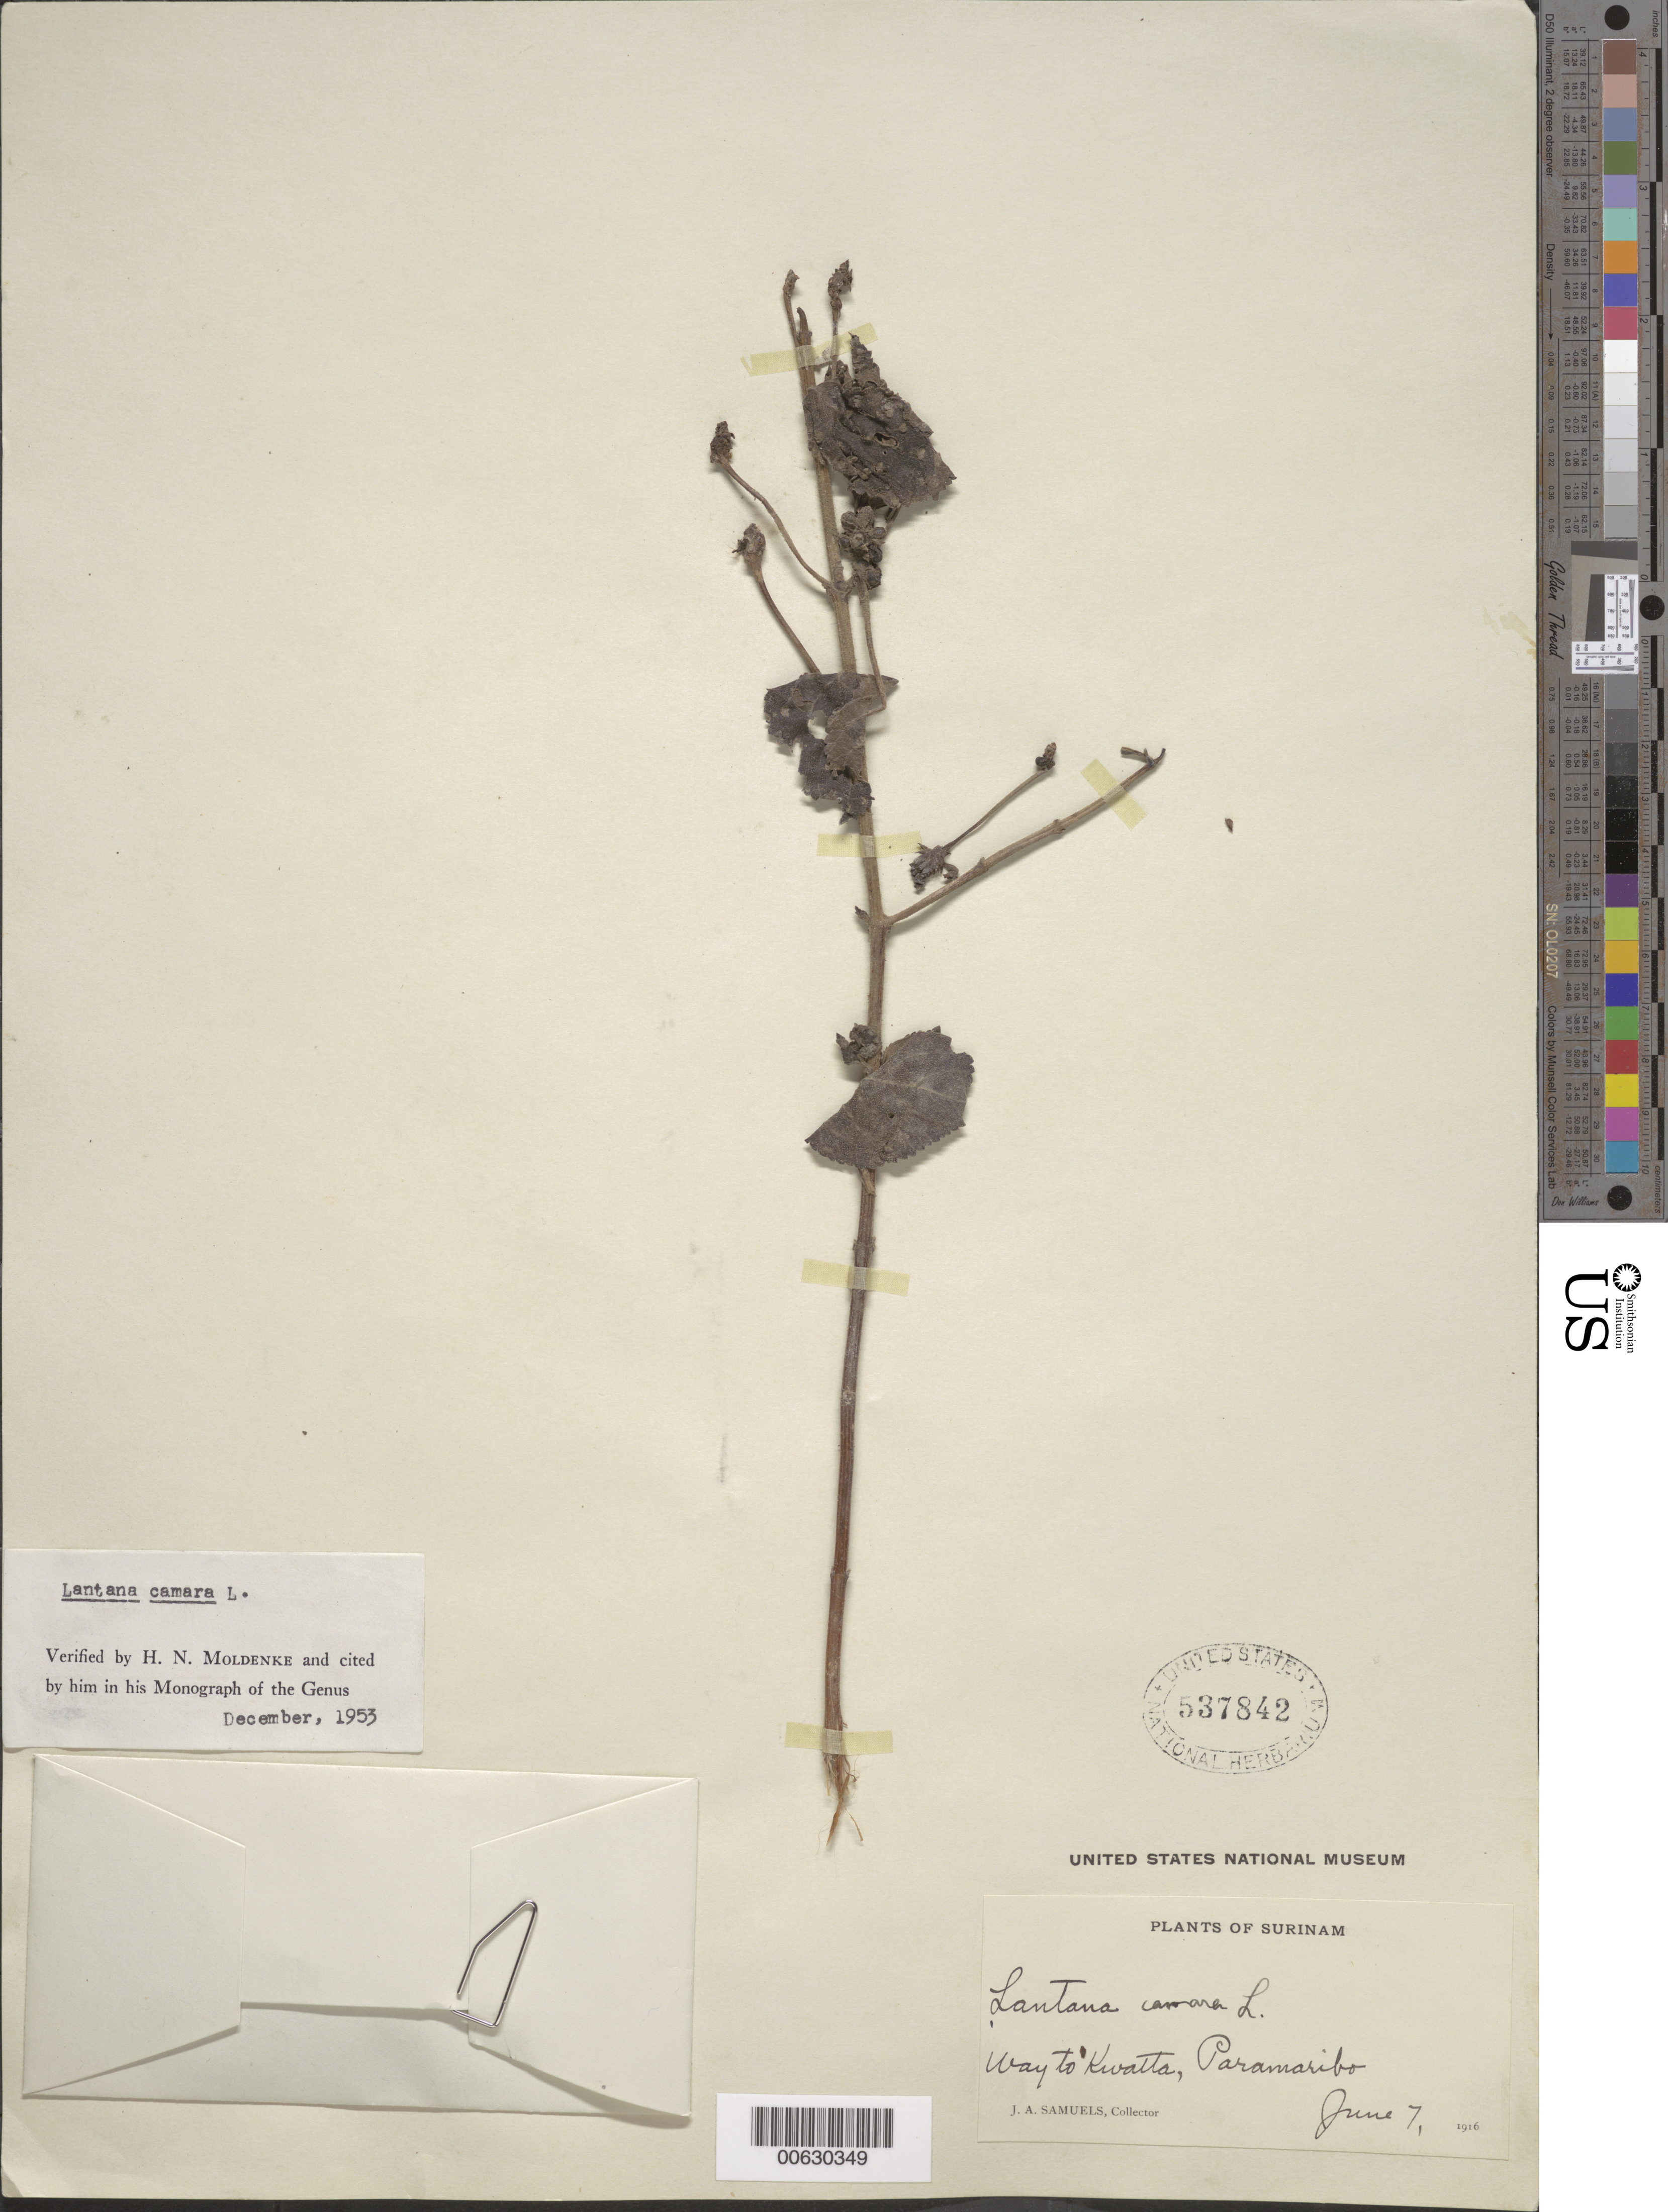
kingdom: Plantae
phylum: Tracheophyta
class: Magnoliopsida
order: Lamiales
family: Verbenaceae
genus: Lantana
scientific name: Lantana camara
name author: L.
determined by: Moldenke, H. N.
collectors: J. A. Samuels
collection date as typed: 7-Jun-16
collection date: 1916-06-07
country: Suriname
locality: Kwatta, Paramaribo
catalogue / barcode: US 537842